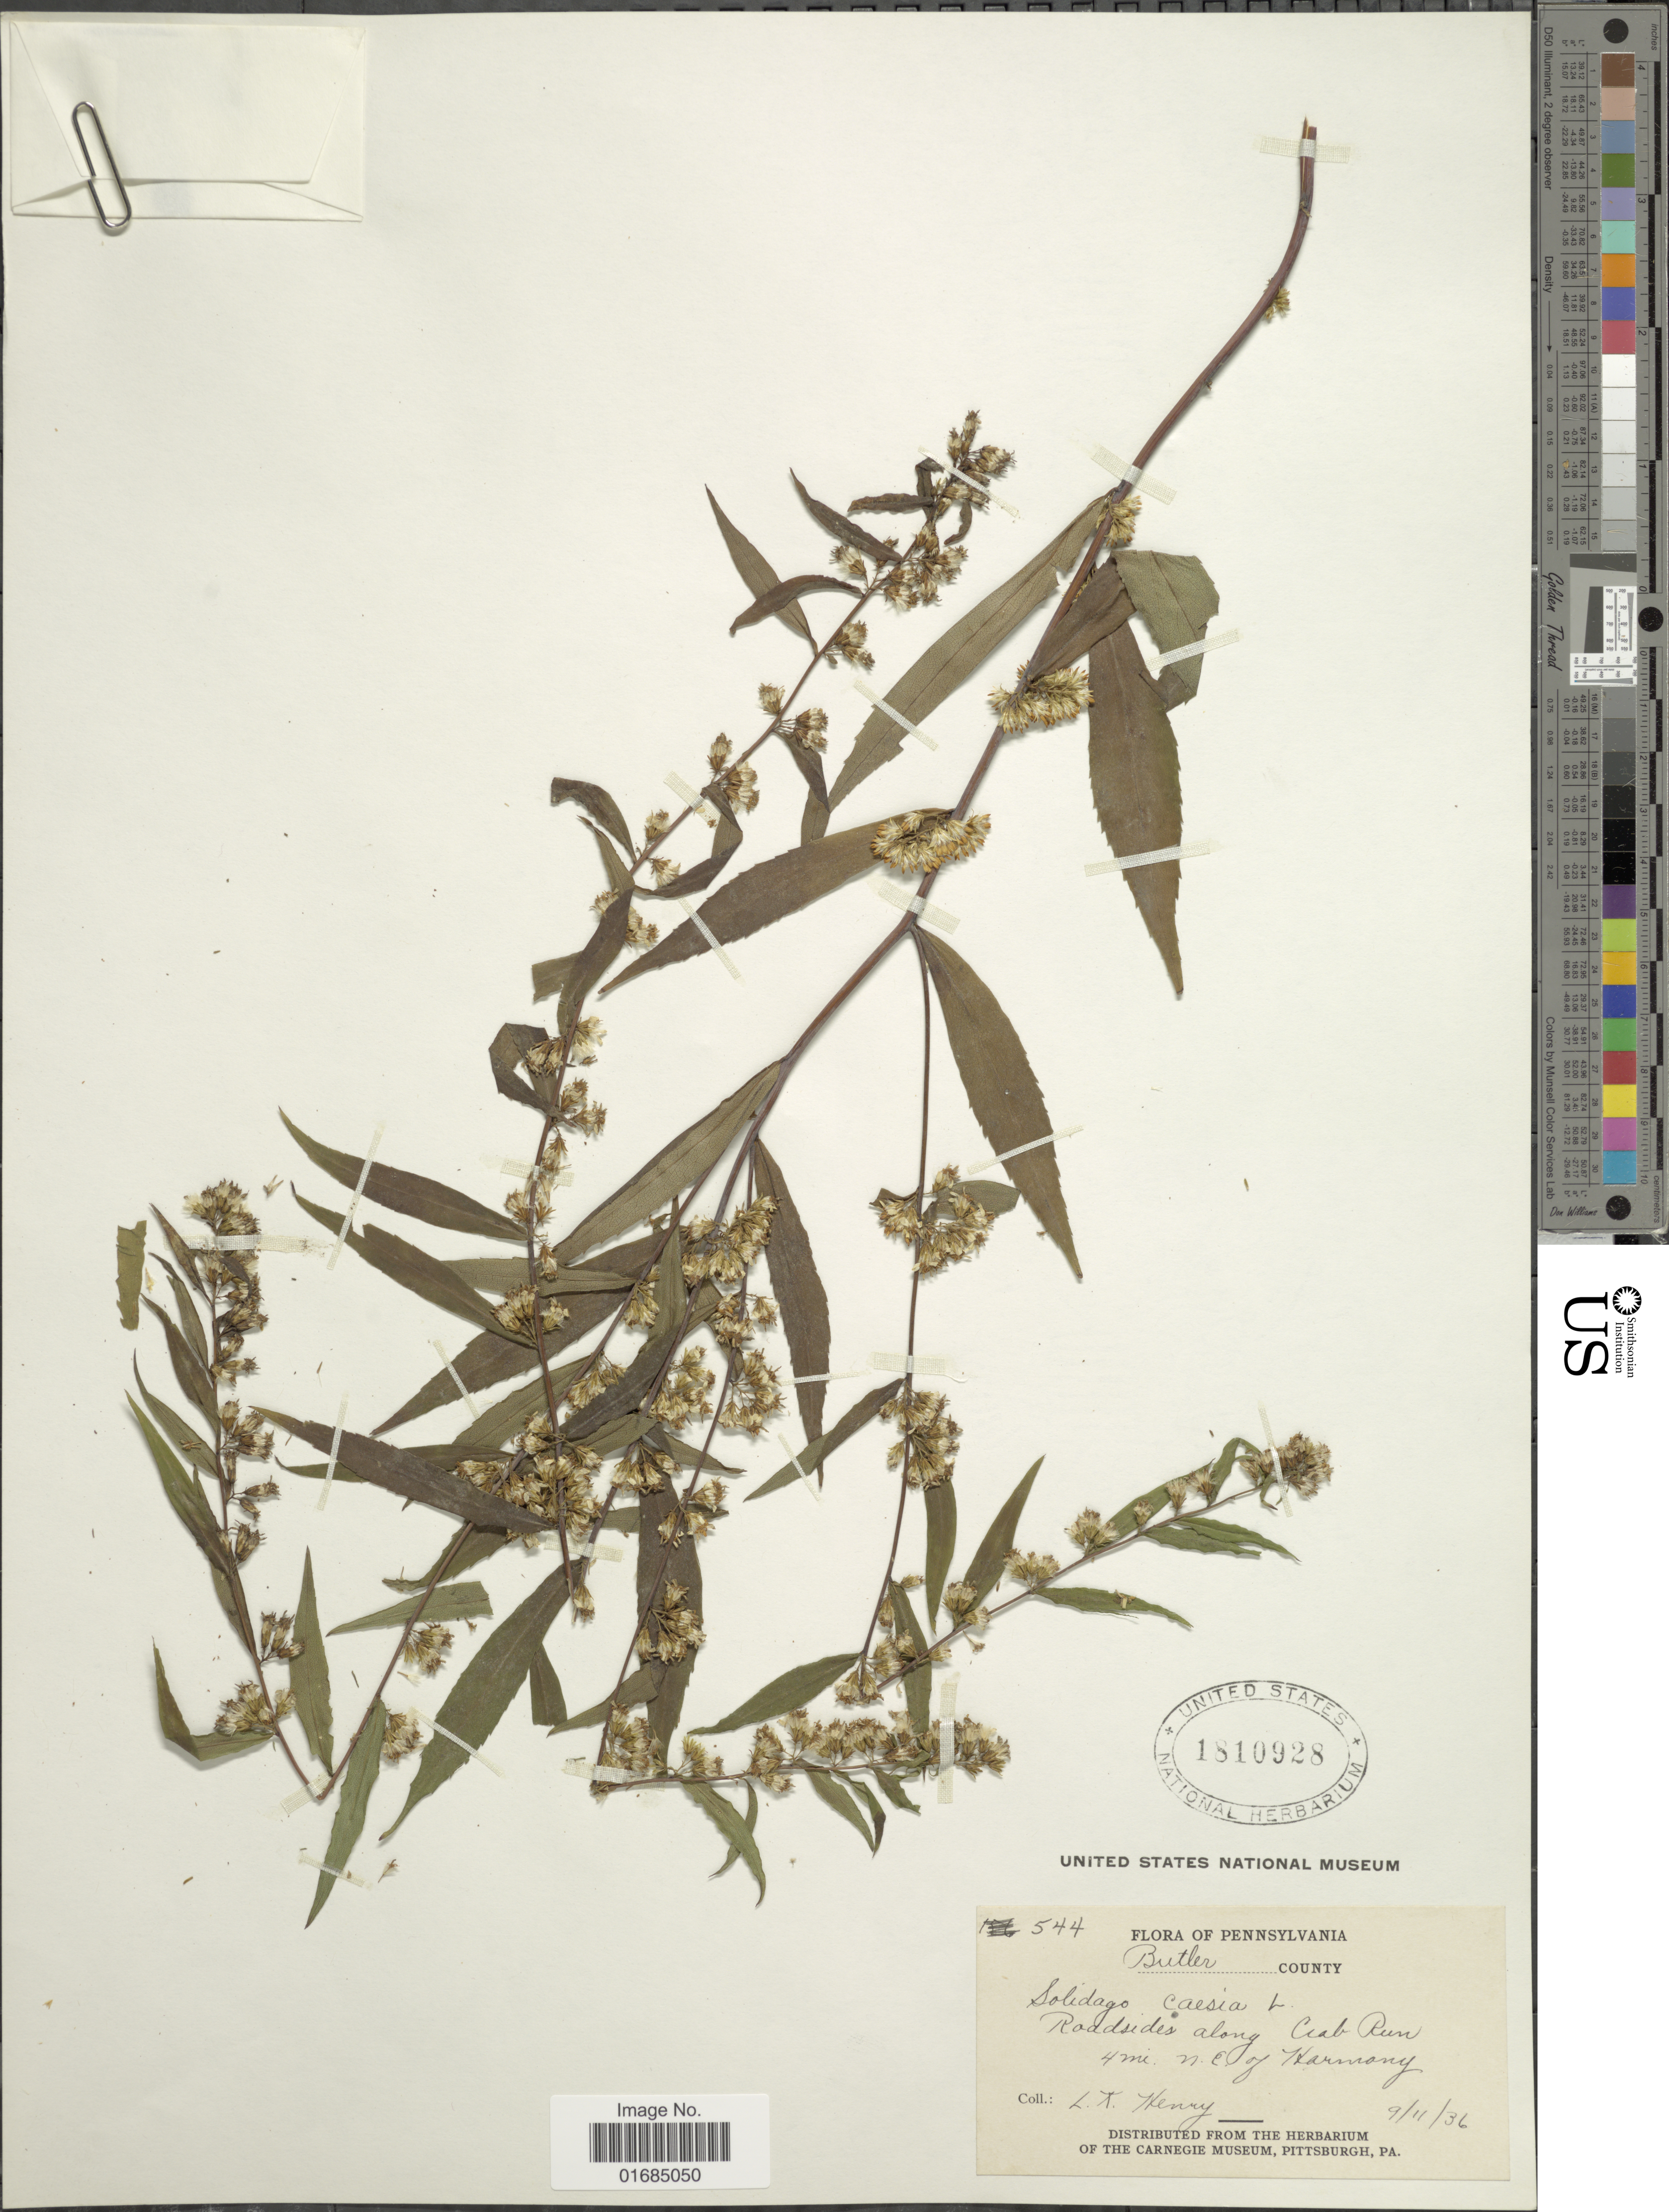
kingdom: Plantae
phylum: Tracheophyta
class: Magnoliopsida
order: Asterales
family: Asteraceae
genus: Solidago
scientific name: Solidago caesia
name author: L.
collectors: L. K. Henry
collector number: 544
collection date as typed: Transcribed d/m/y: 9/11/36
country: United States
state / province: Pennsylvania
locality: Pennsylvania, Butler County. Roadsides along Crab Run 4 mi. N.E. of Harmony.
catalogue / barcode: US 1810928